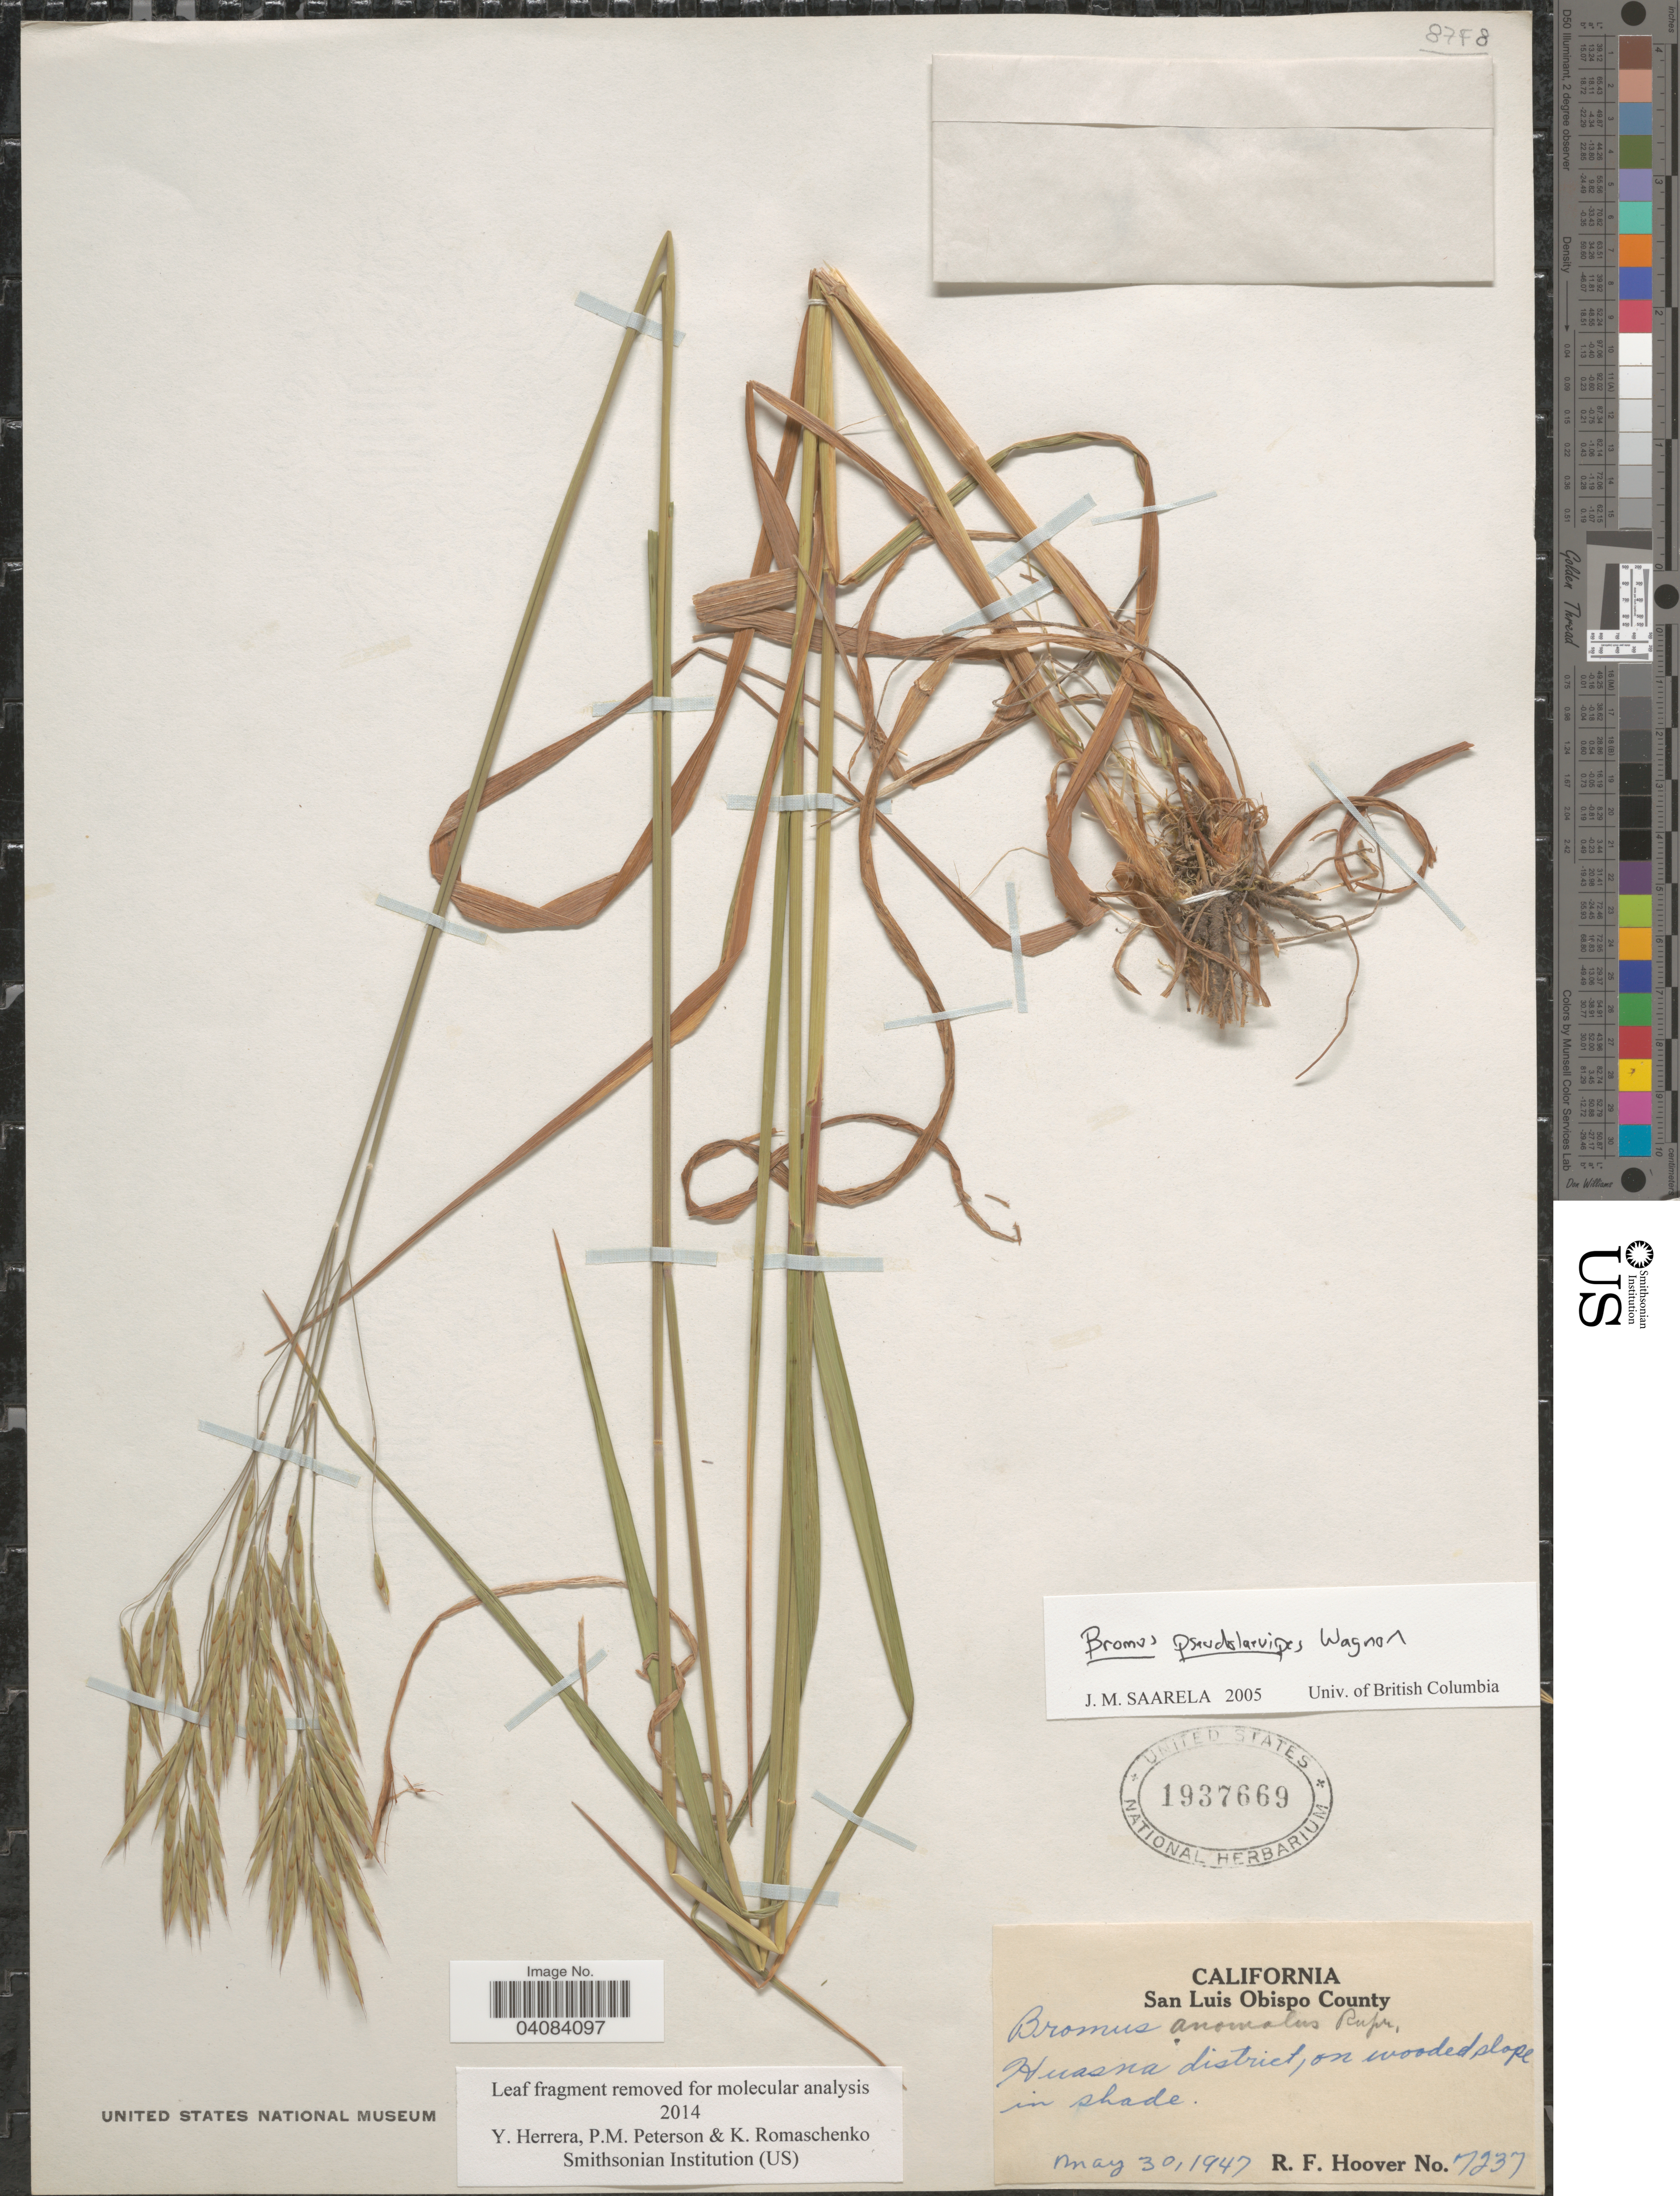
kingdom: Plantae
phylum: Tracheophyta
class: Liliopsida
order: Poales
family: Poaceae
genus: Bromus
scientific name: Bromus pseudolaevipes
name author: Wagnon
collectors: R. F. Hoover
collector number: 7237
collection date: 1947-05-30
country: United States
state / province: California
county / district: San Luis Obispo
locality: San Luis Obispo County. Huasna district, on wooded slope in shade.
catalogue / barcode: US 1937669